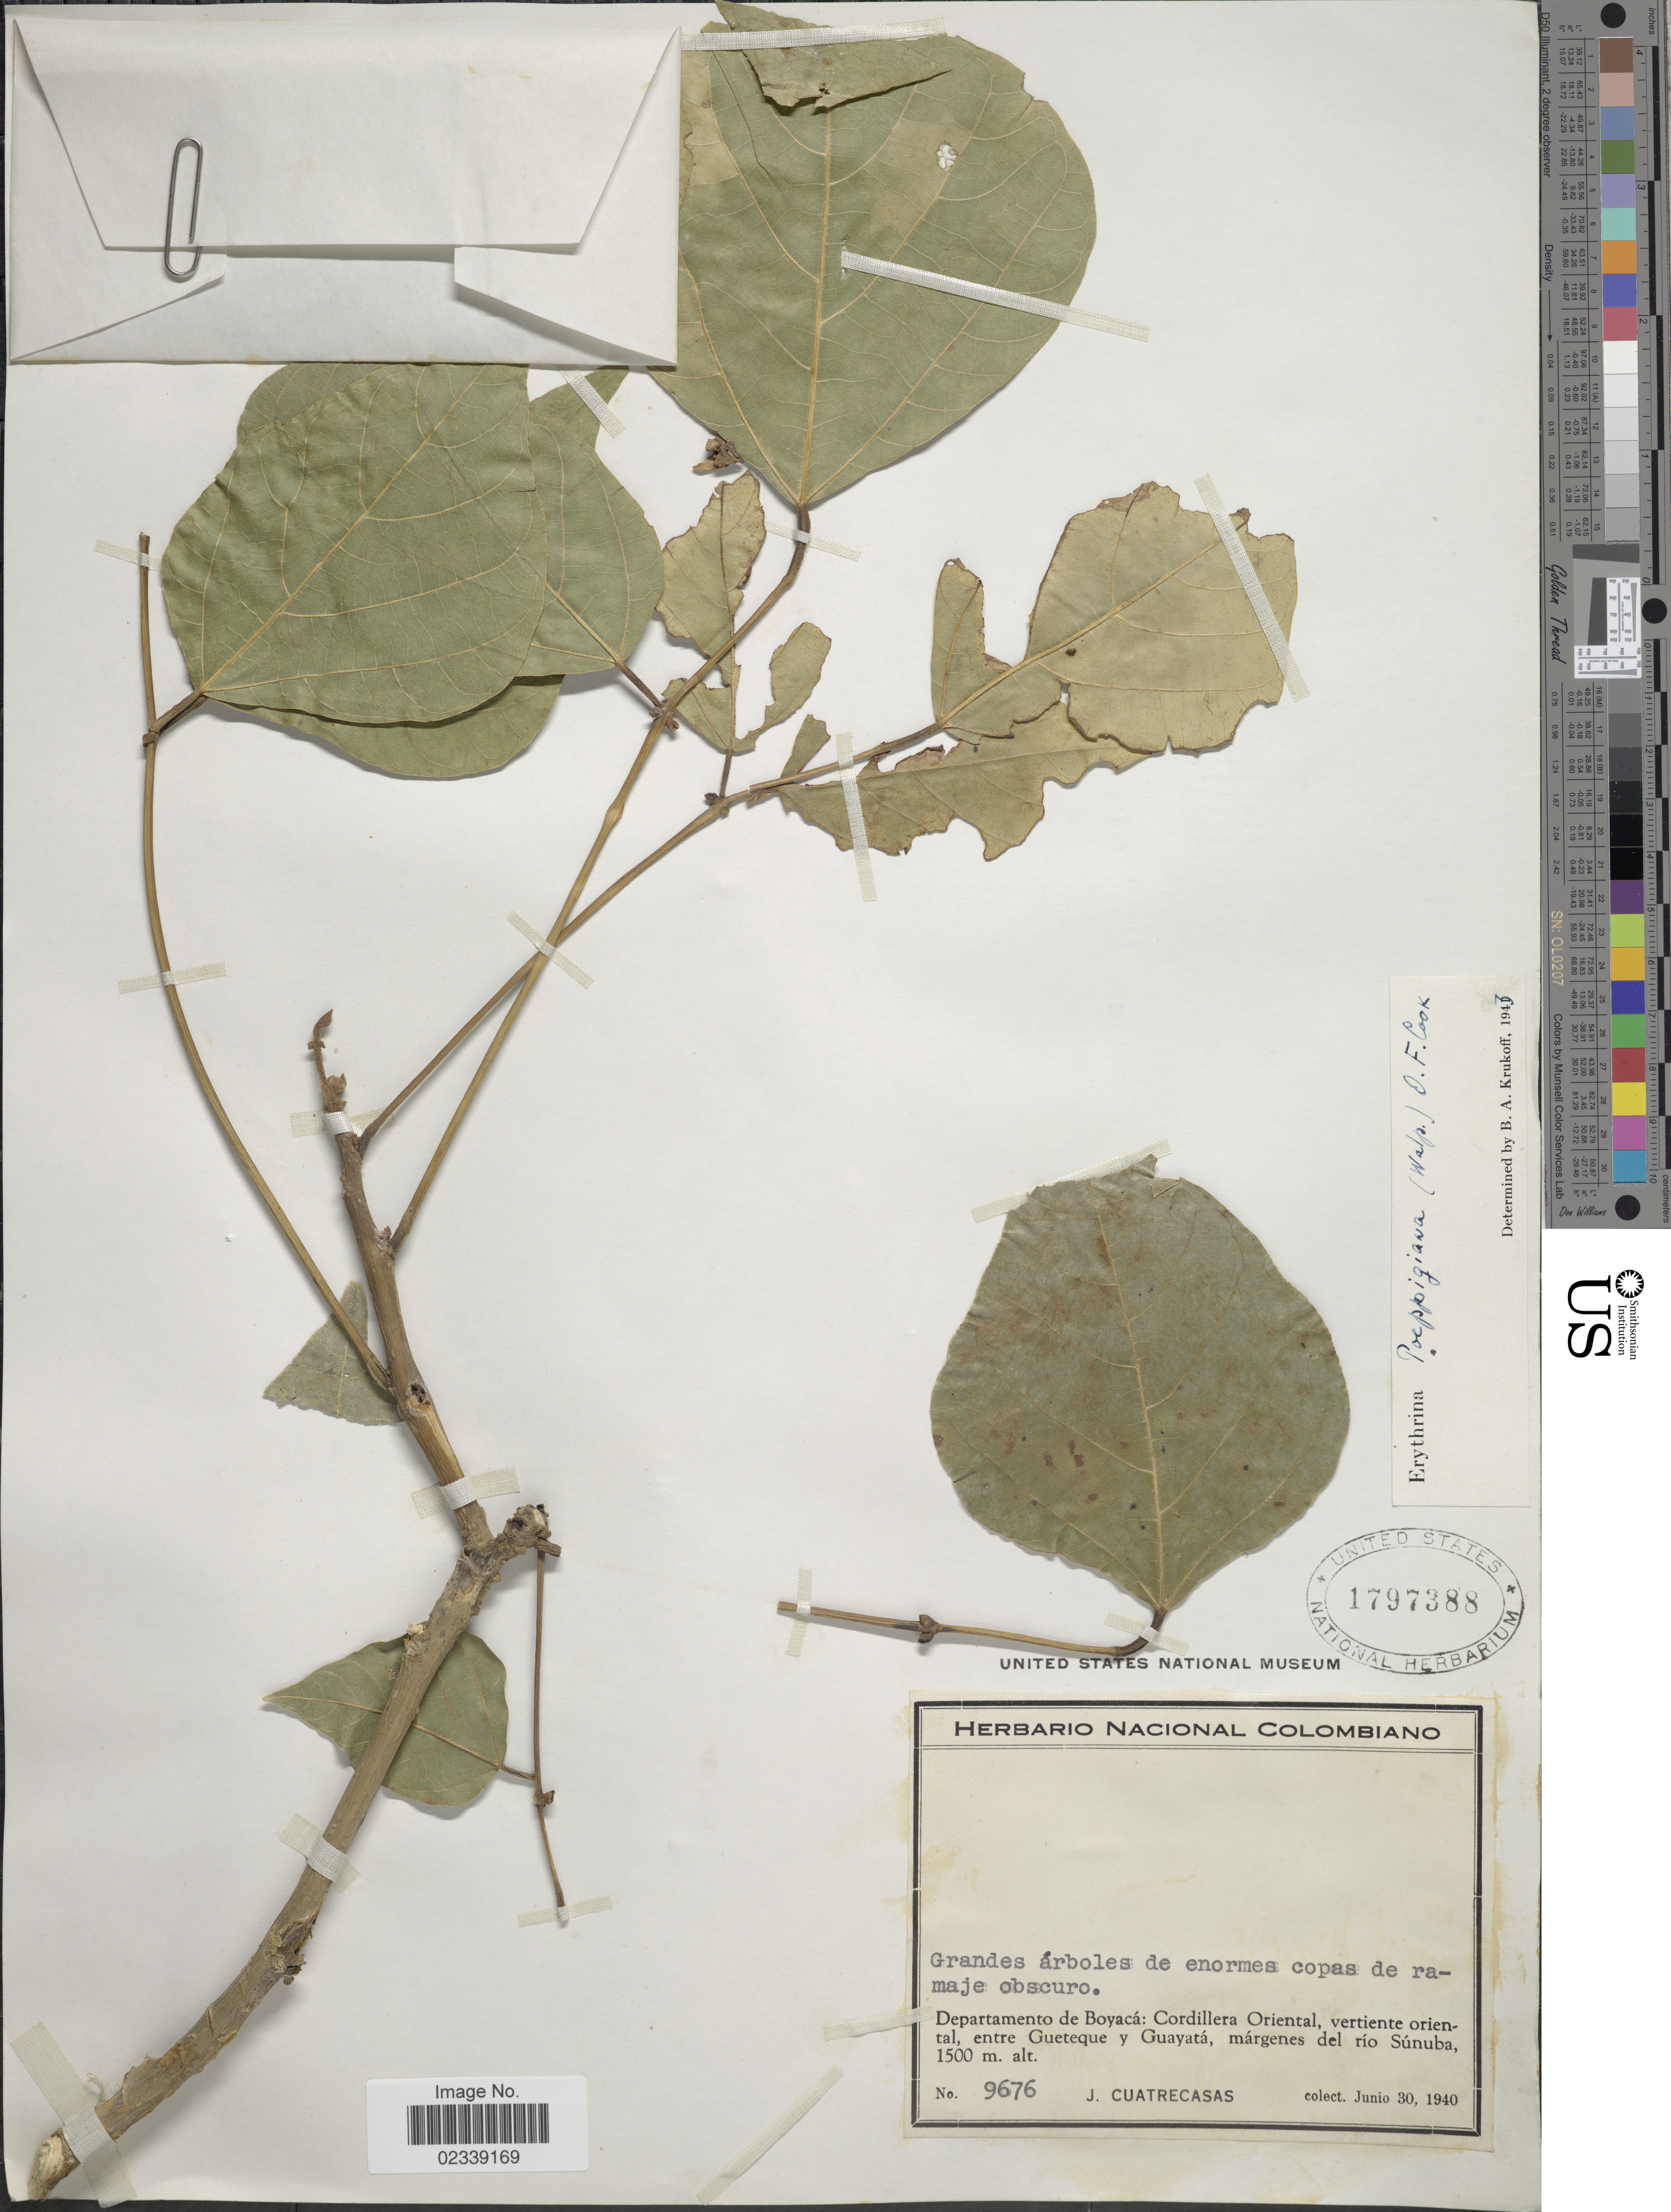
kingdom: Plantae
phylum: Tracheophyta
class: Magnoliopsida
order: Fabales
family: Fabaceae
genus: Erythrina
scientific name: Erythrina poeppigiana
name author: (Walp.) O.F. Cook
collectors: J. Cuatrecasas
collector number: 9676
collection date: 1940-06-30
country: Colombia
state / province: Boyacá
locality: Cordillera Oriental, vertiente oriental, entre Gueteque y Guayata, margenes del Rio Sunuba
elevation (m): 1500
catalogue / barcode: US 1797388